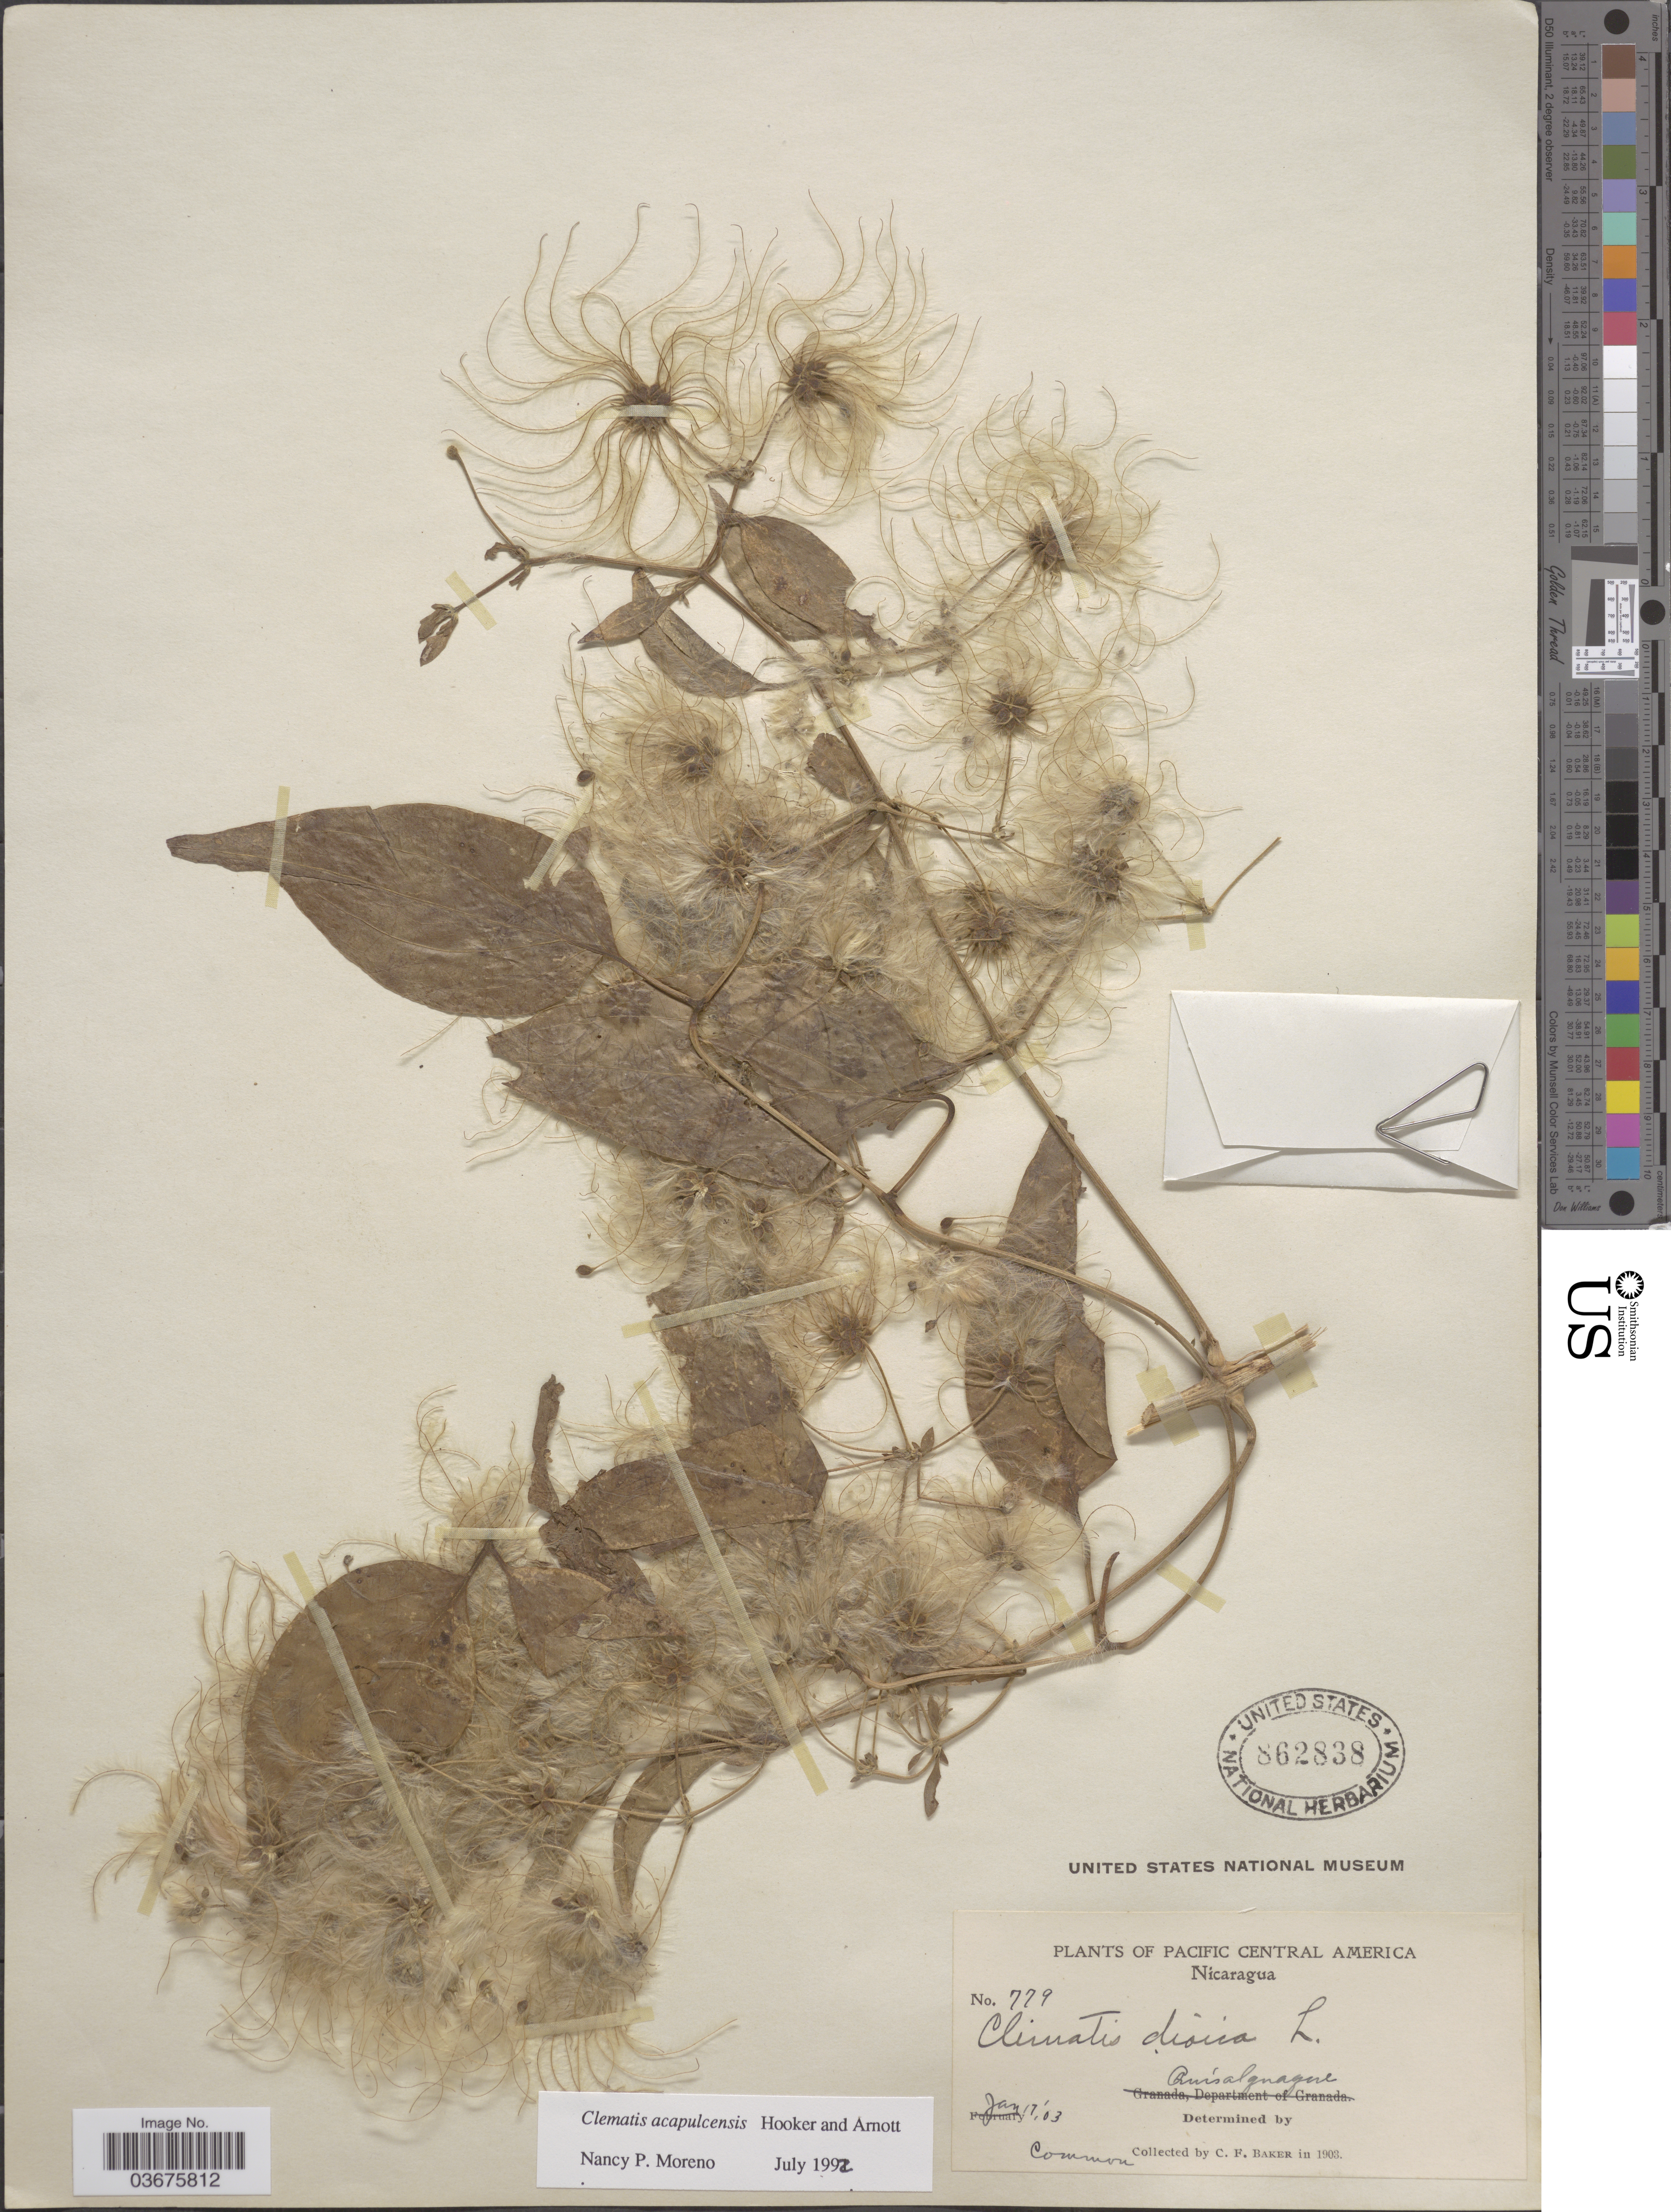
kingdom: Plantae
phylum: Tracheophyta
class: Magnoliopsida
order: Ranunculales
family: Ranunculaceae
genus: Clematis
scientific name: Clematis acapulcensis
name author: Hook. & Arn.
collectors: C. F. Baker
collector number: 779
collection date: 1903-01-17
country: Nicaragua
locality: Pacific Central America. Quisalguaque.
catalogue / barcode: US 862838